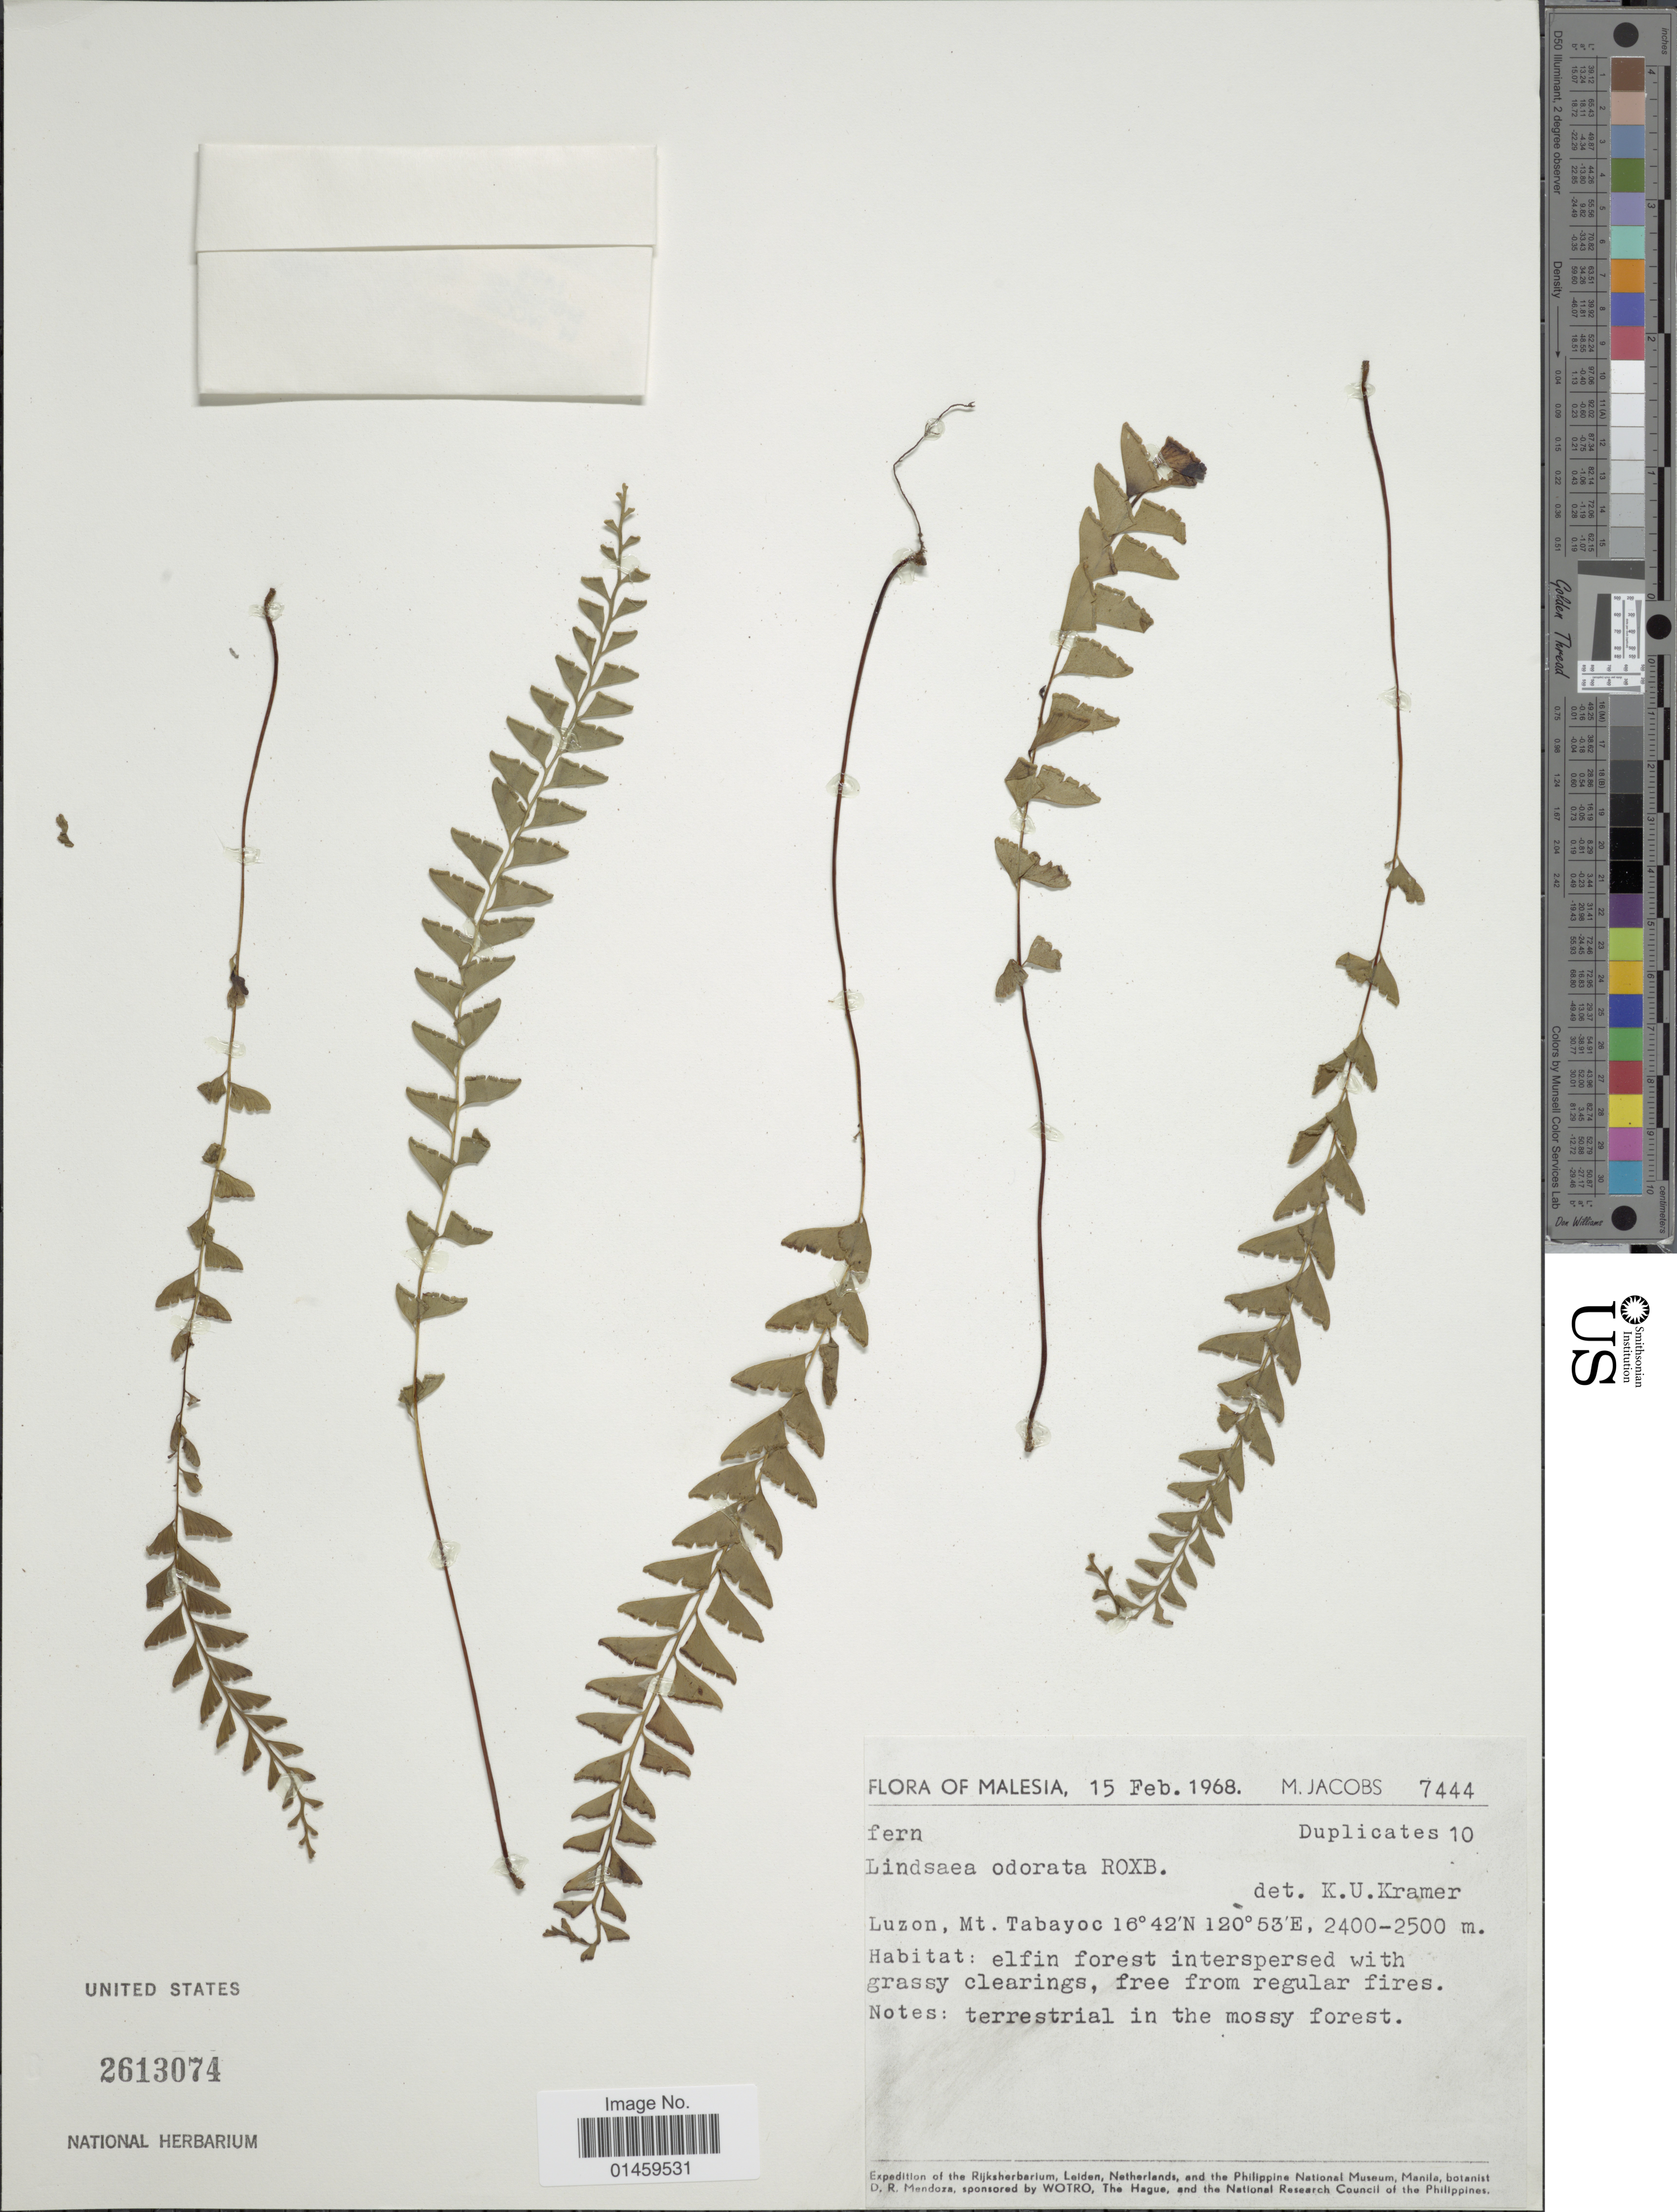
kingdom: Plantae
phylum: Tracheophyta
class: Polypodiopsida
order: Polypodiales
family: Lindsaeaceae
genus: Lindsaea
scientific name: Lindsaea odorata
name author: Roxb.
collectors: M. Jacobs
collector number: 7444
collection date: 1968-02-15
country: Malaysia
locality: Malesia. Luzon, Mt. Tabayoc.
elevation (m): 2400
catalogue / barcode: US 2613074